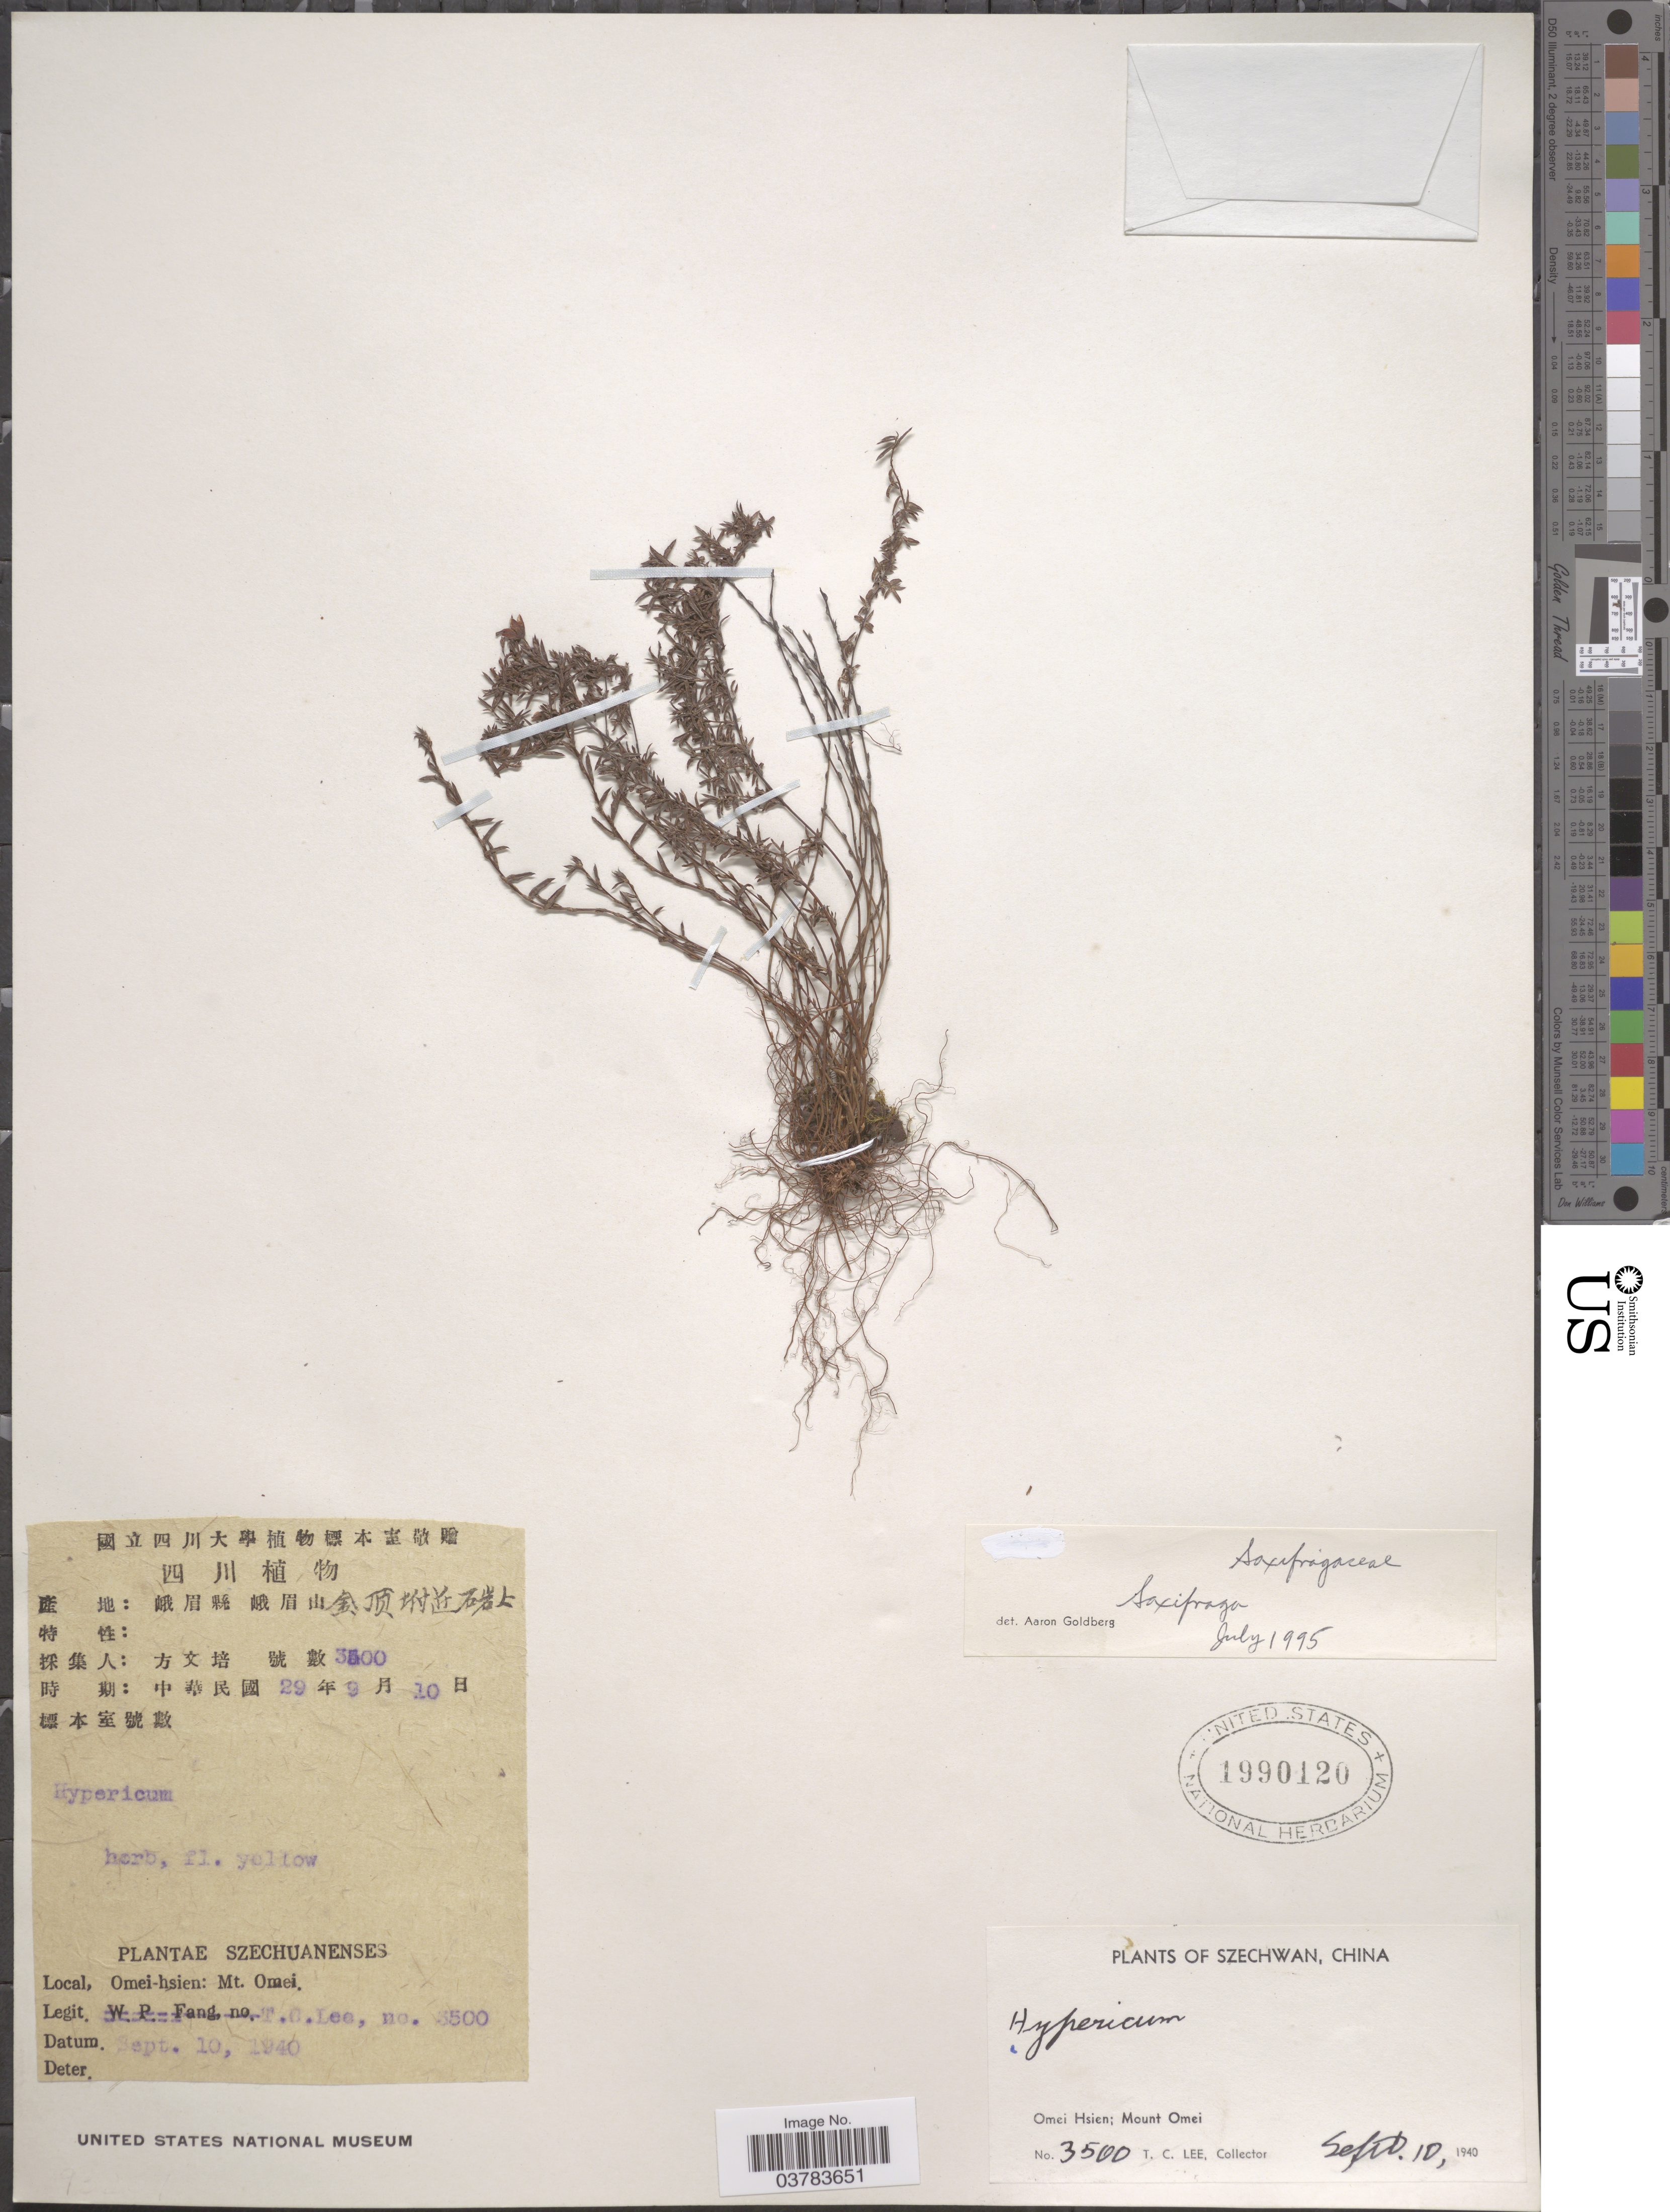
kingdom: Plantae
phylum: Tracheophyta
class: Magnoliopsida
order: Saxifragales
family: Saxifragaceae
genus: Saxifraga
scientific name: Saxifraga sp.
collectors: T. Lee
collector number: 3500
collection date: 1940-09-10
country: China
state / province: Sichuan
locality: Szechwan. Omei Hsien: Mount Omei.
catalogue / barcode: US 1990120